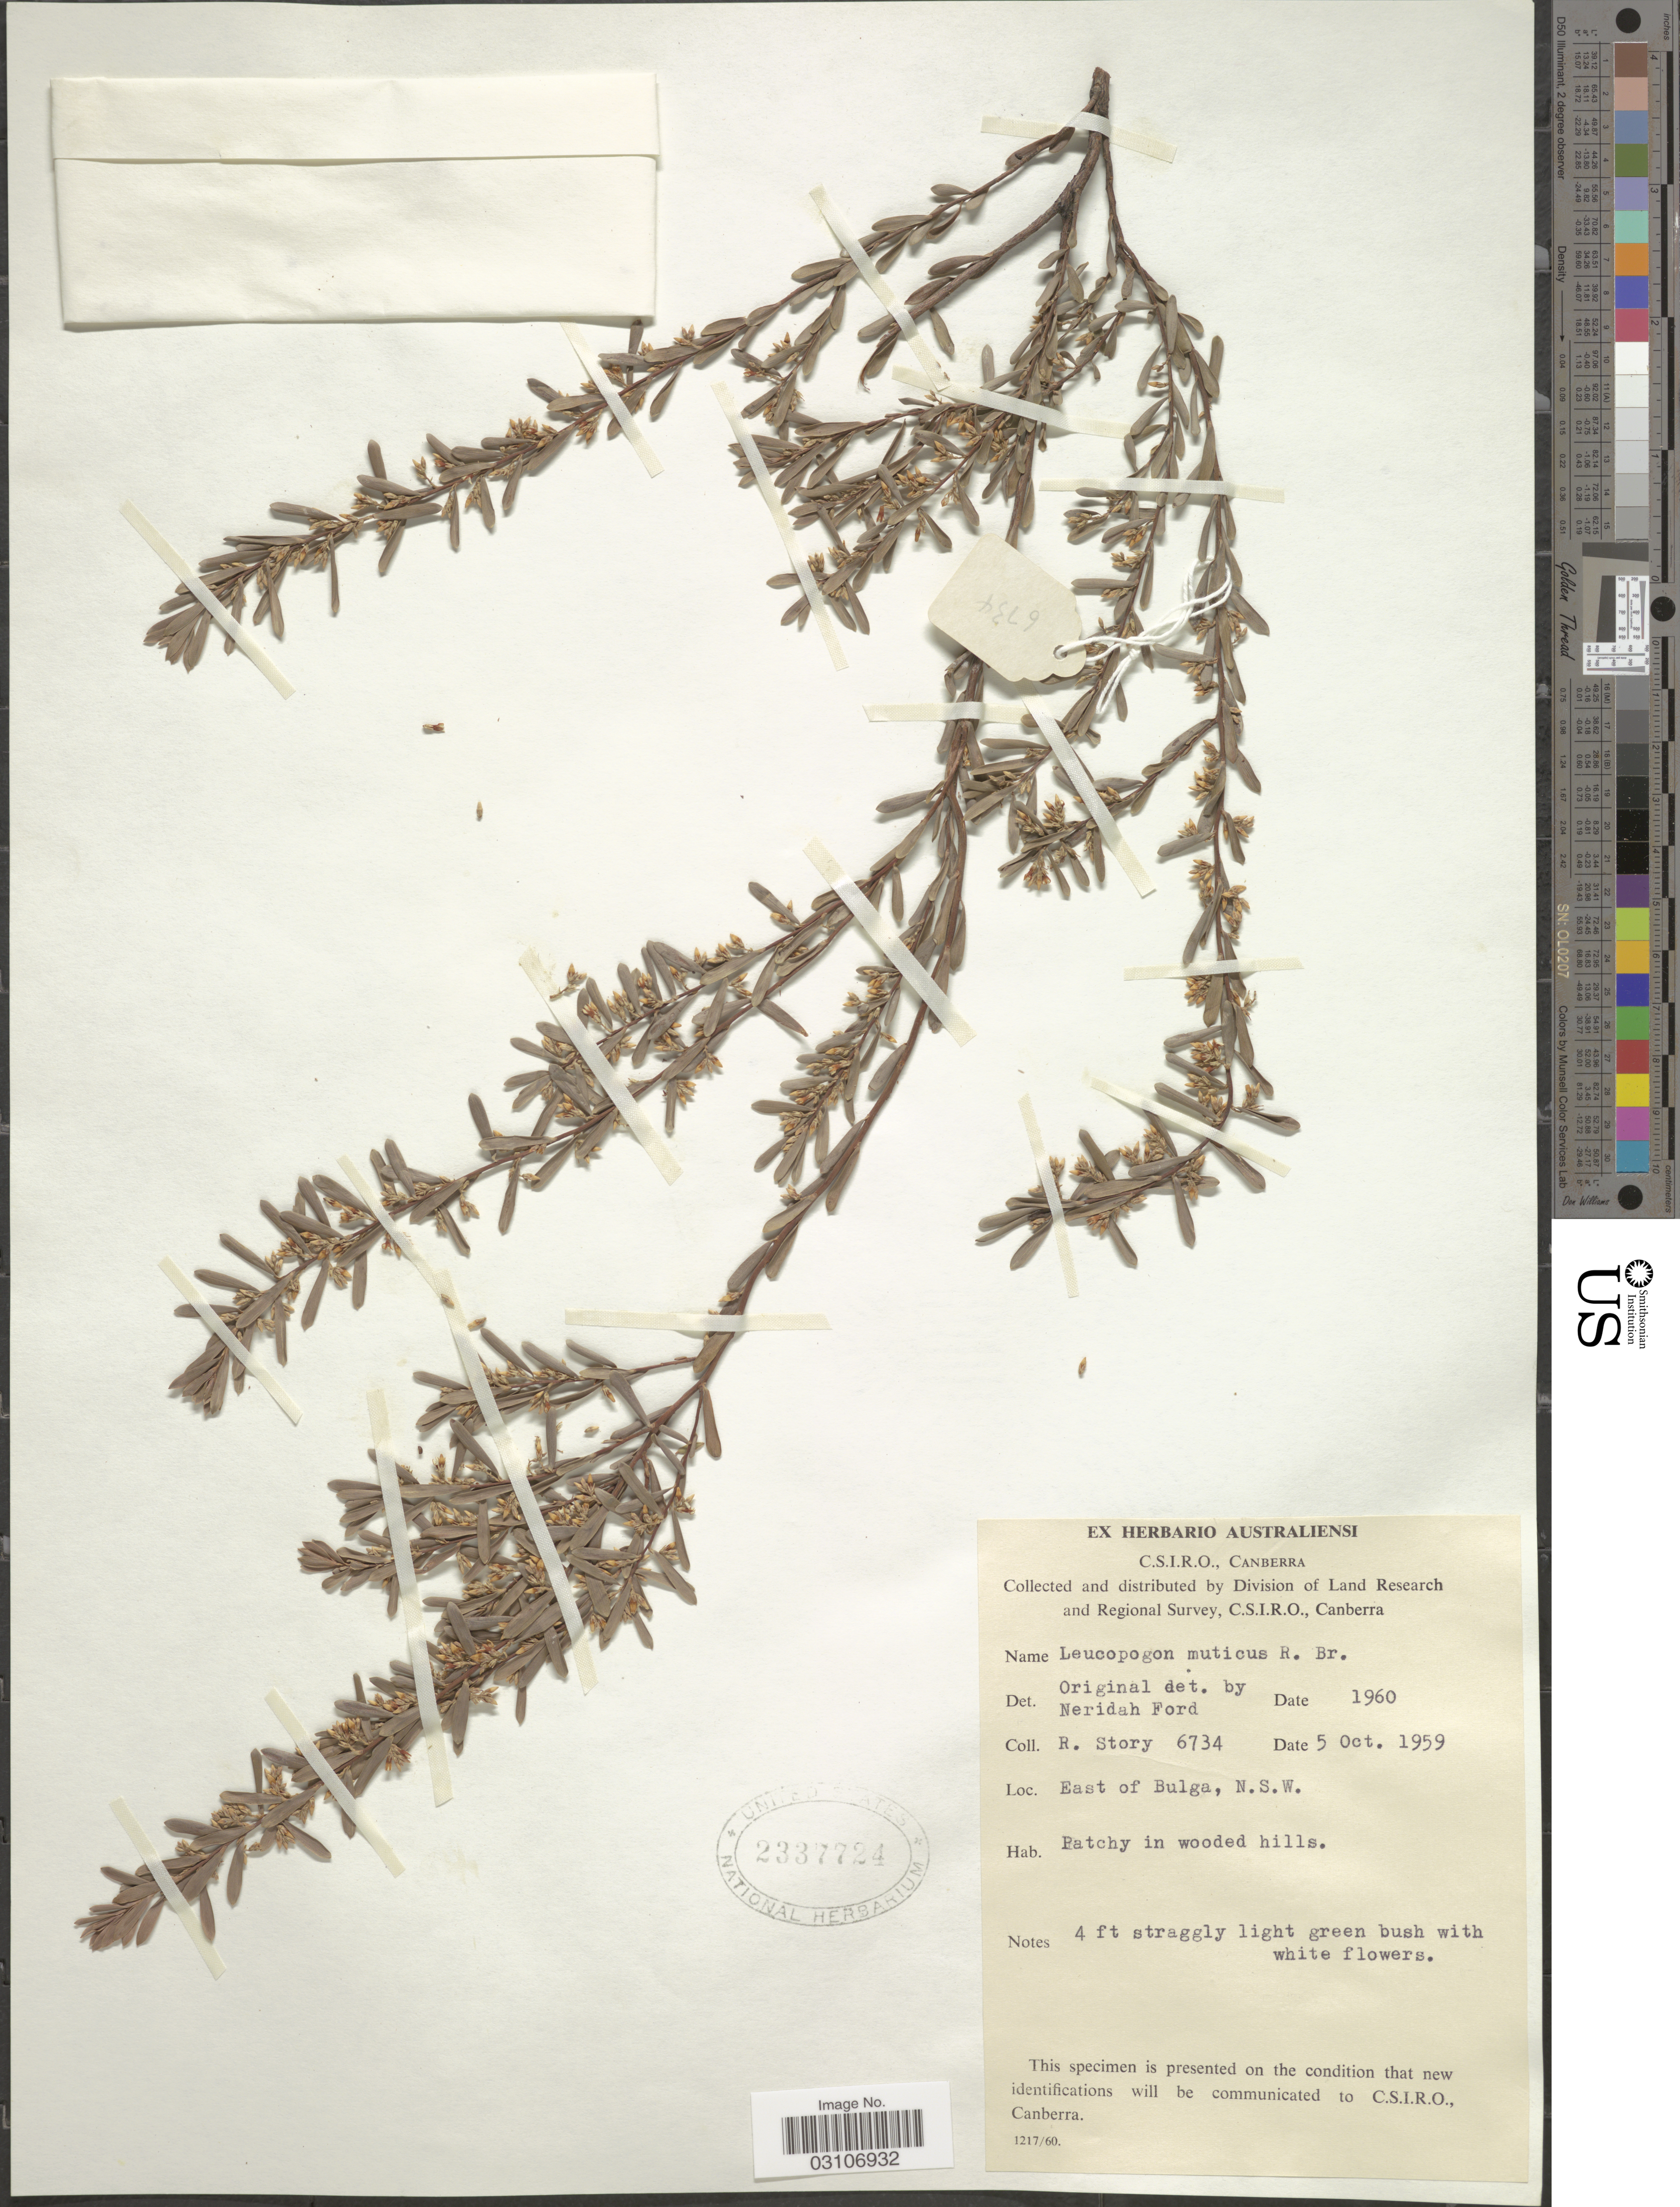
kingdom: Plantae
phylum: Tracheophyta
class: Magnoliopsida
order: Ericales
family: Ericaceae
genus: Leucopogon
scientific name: Leucopogon muticus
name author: R. Br.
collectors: R. Story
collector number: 6734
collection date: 1959-10-05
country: Australia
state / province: New South Wales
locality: East of Bulga.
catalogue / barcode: US 2337724